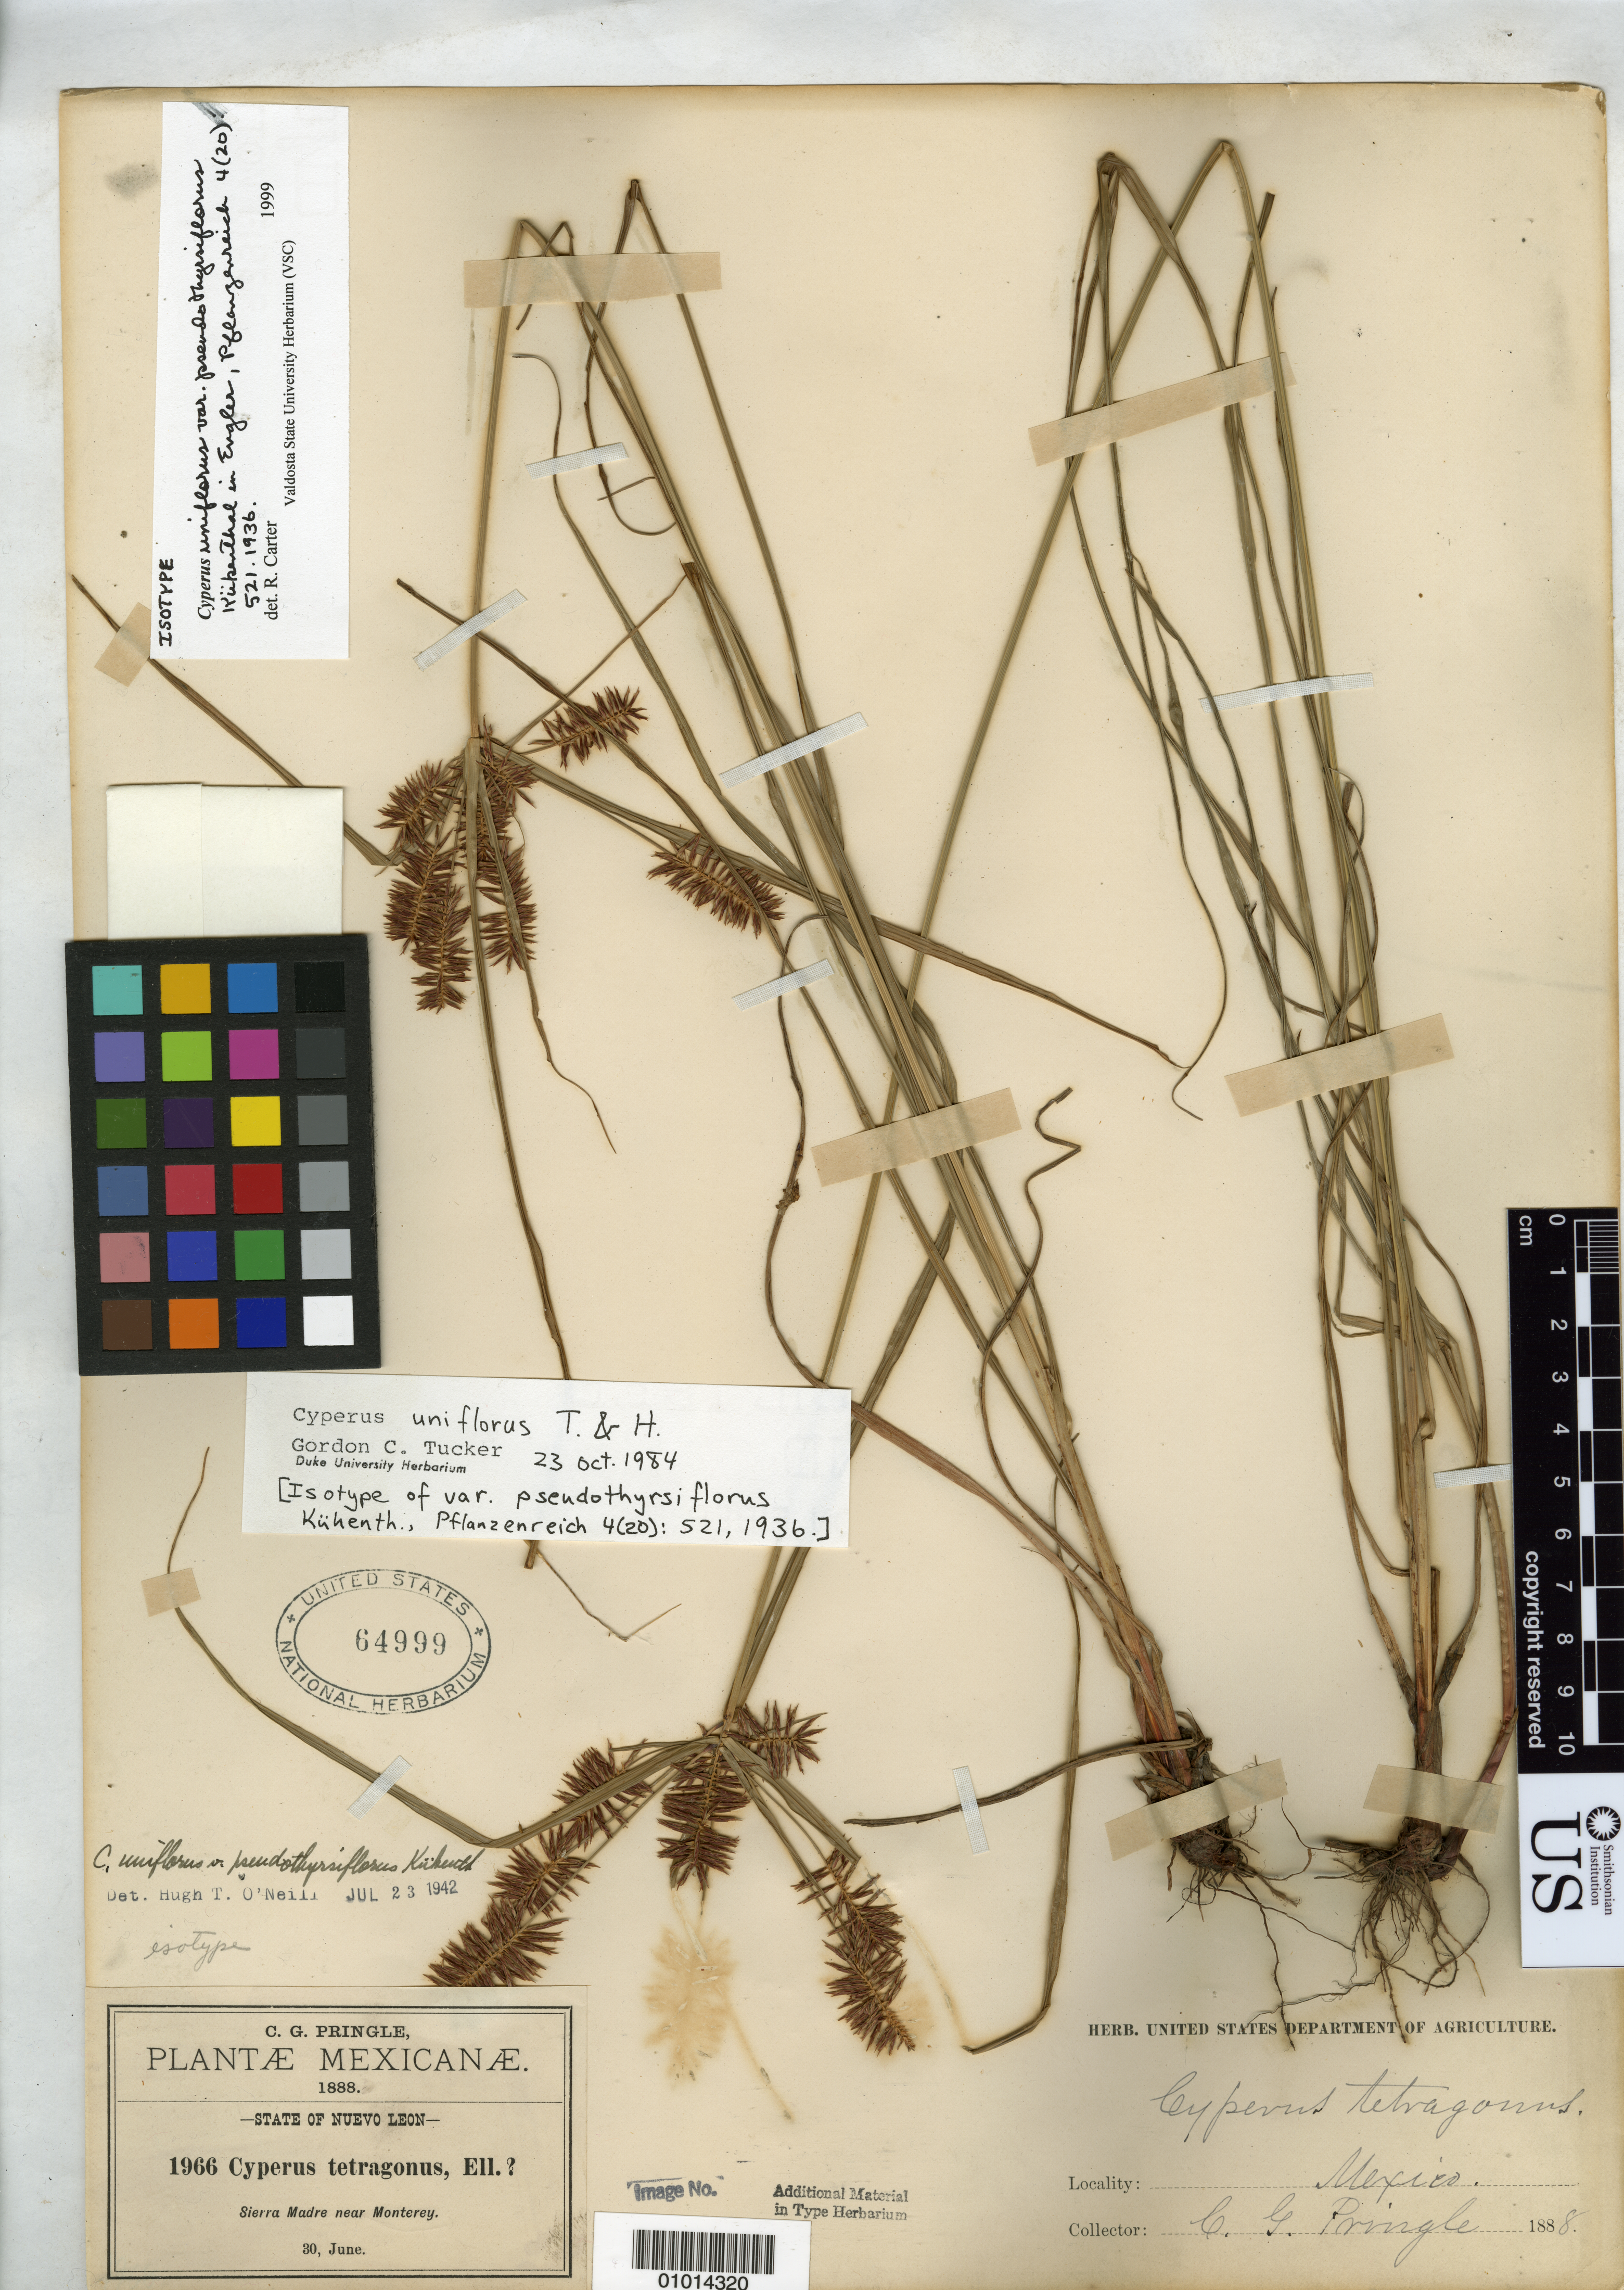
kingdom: Plantae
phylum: Tracheophyta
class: Liliopsida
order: Poales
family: Cyperaceae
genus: Cyperus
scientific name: Cyperus uniflorus var. pseudothyrsiflorus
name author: Kük. in Engl.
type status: Isotype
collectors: C. G. Pringle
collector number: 1966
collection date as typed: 30 Jun 1888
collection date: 1888-06-30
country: Mexico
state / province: Nuevo León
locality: Sierra Madre near Monterey.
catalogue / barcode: US 64999